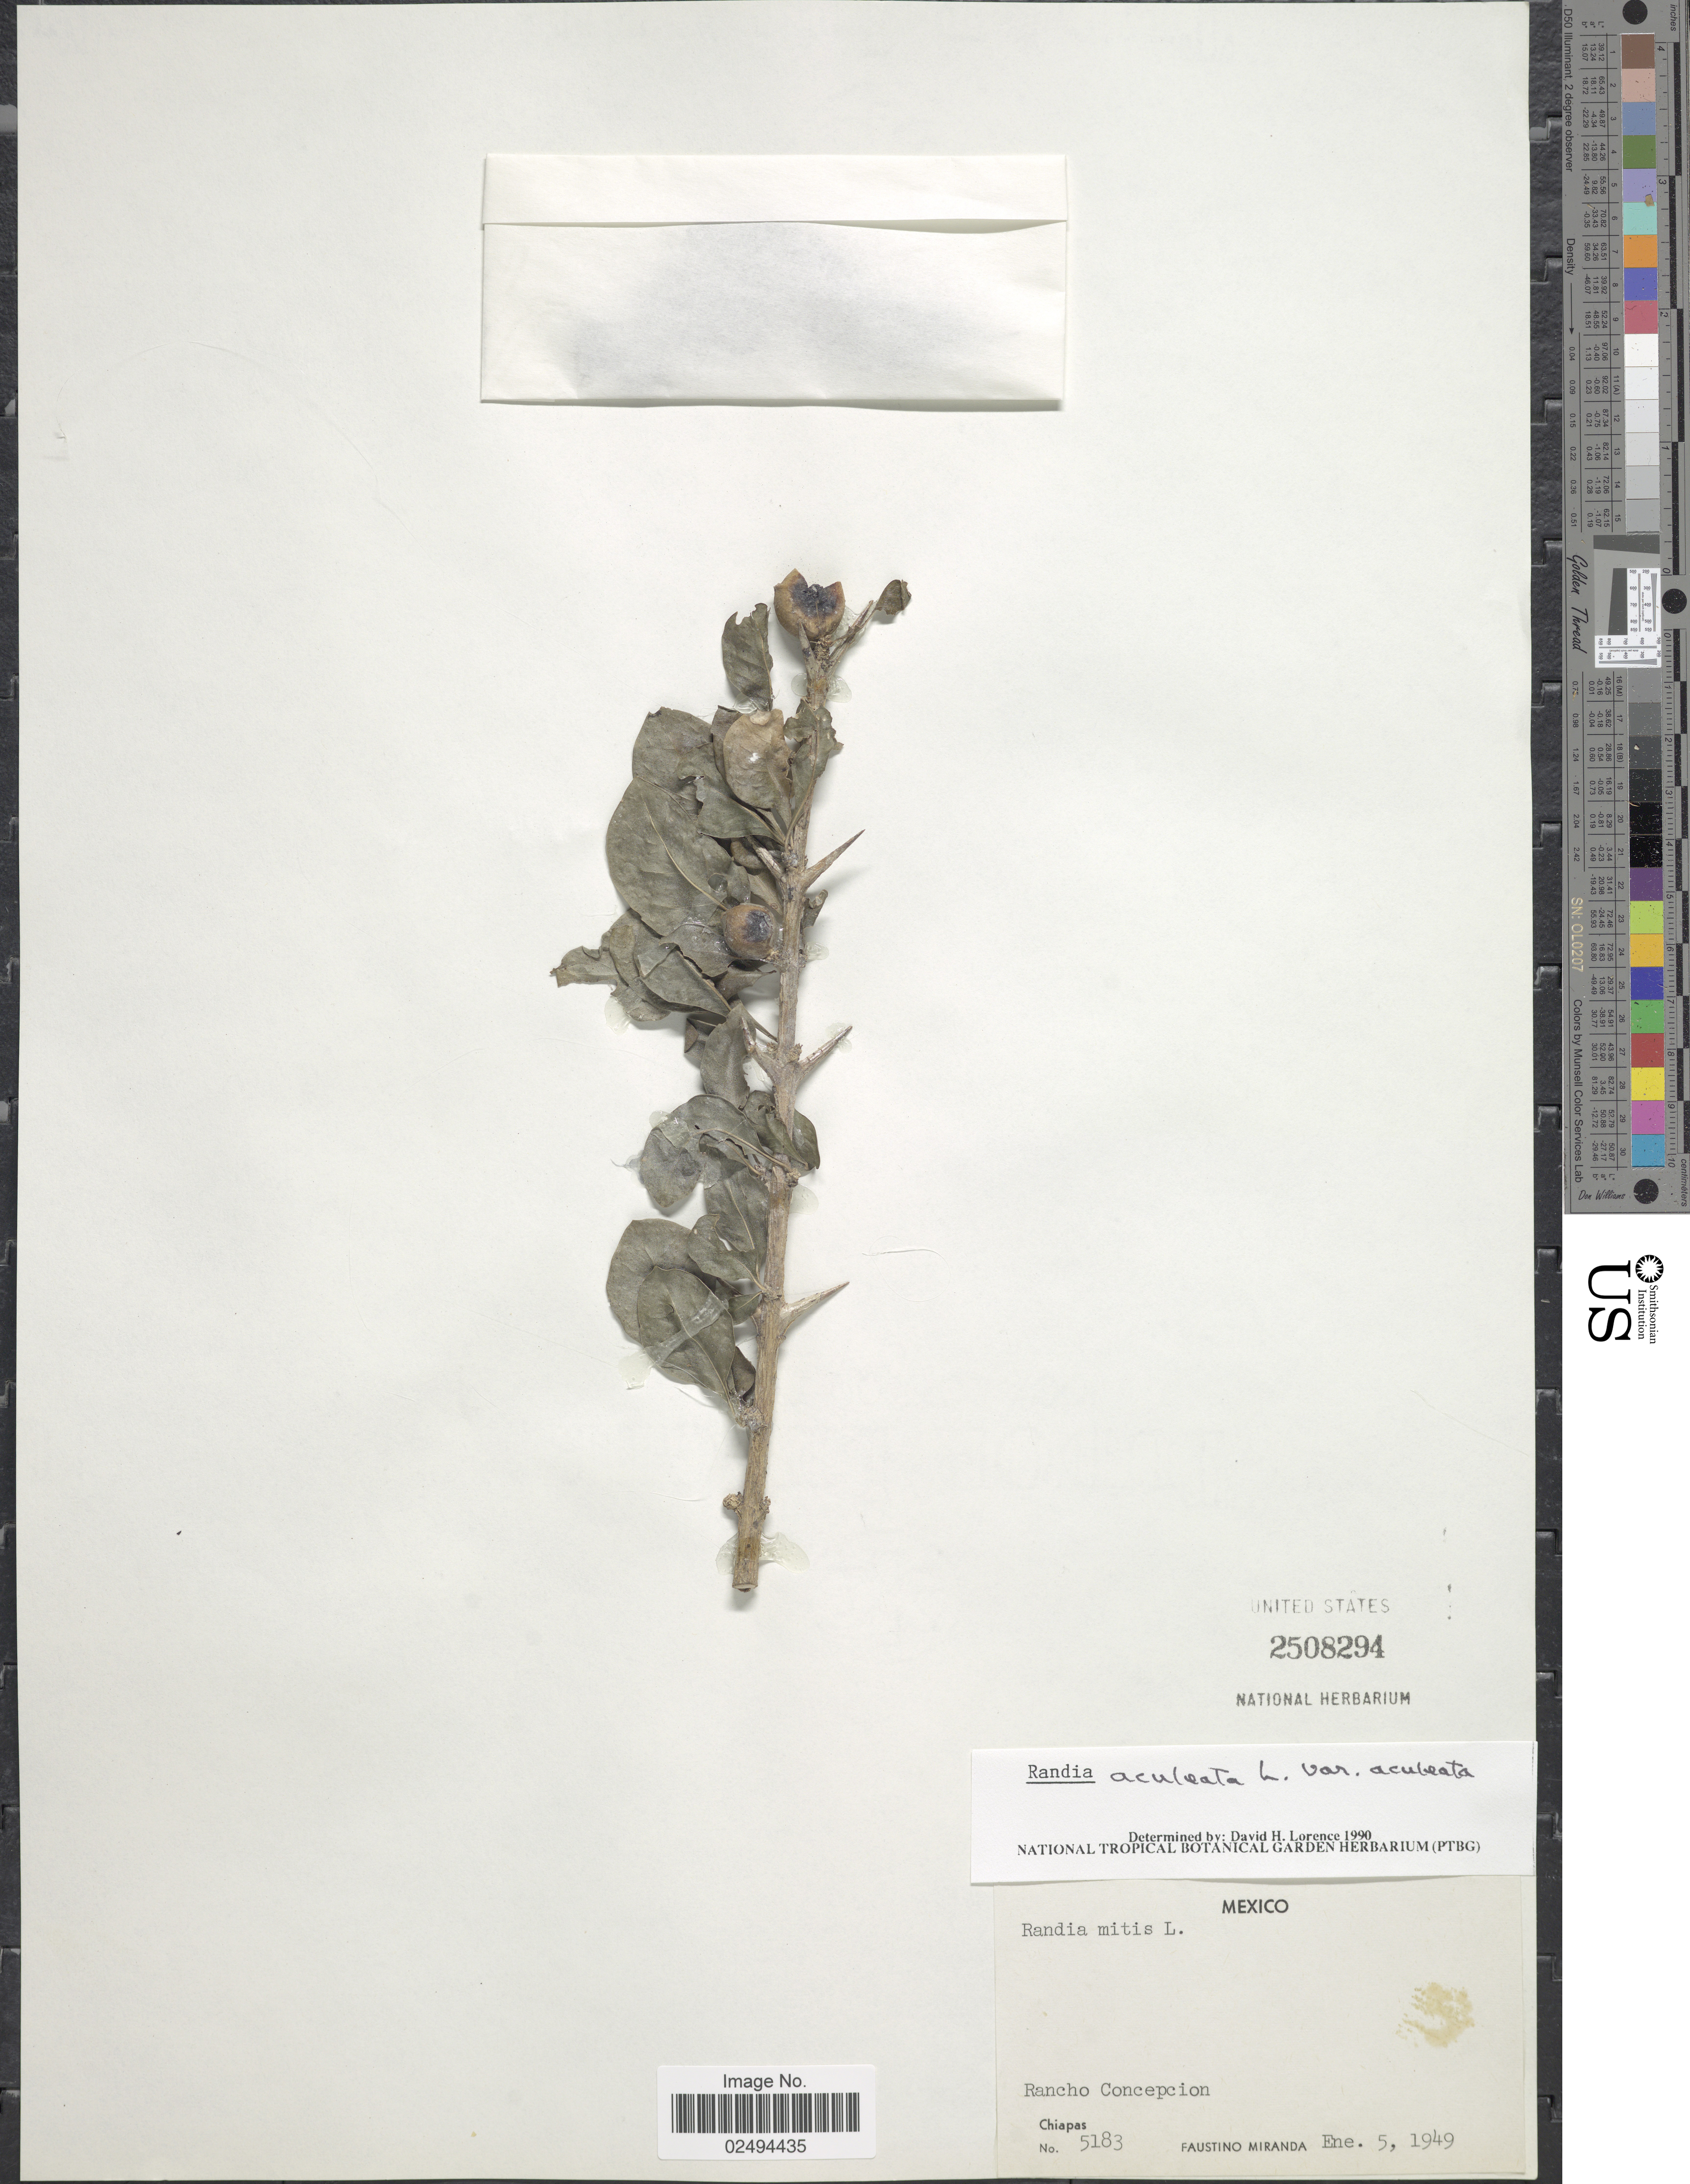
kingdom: Plantae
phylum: Tracheophyta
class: Magnoliopsida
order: Gentianales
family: Rubiaceae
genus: Randia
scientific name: Randia aculeata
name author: L.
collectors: F. Miranda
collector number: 5183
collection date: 1949-01-05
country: Mexico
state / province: Chiapas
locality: Rancho Concepcion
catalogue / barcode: US 2508294